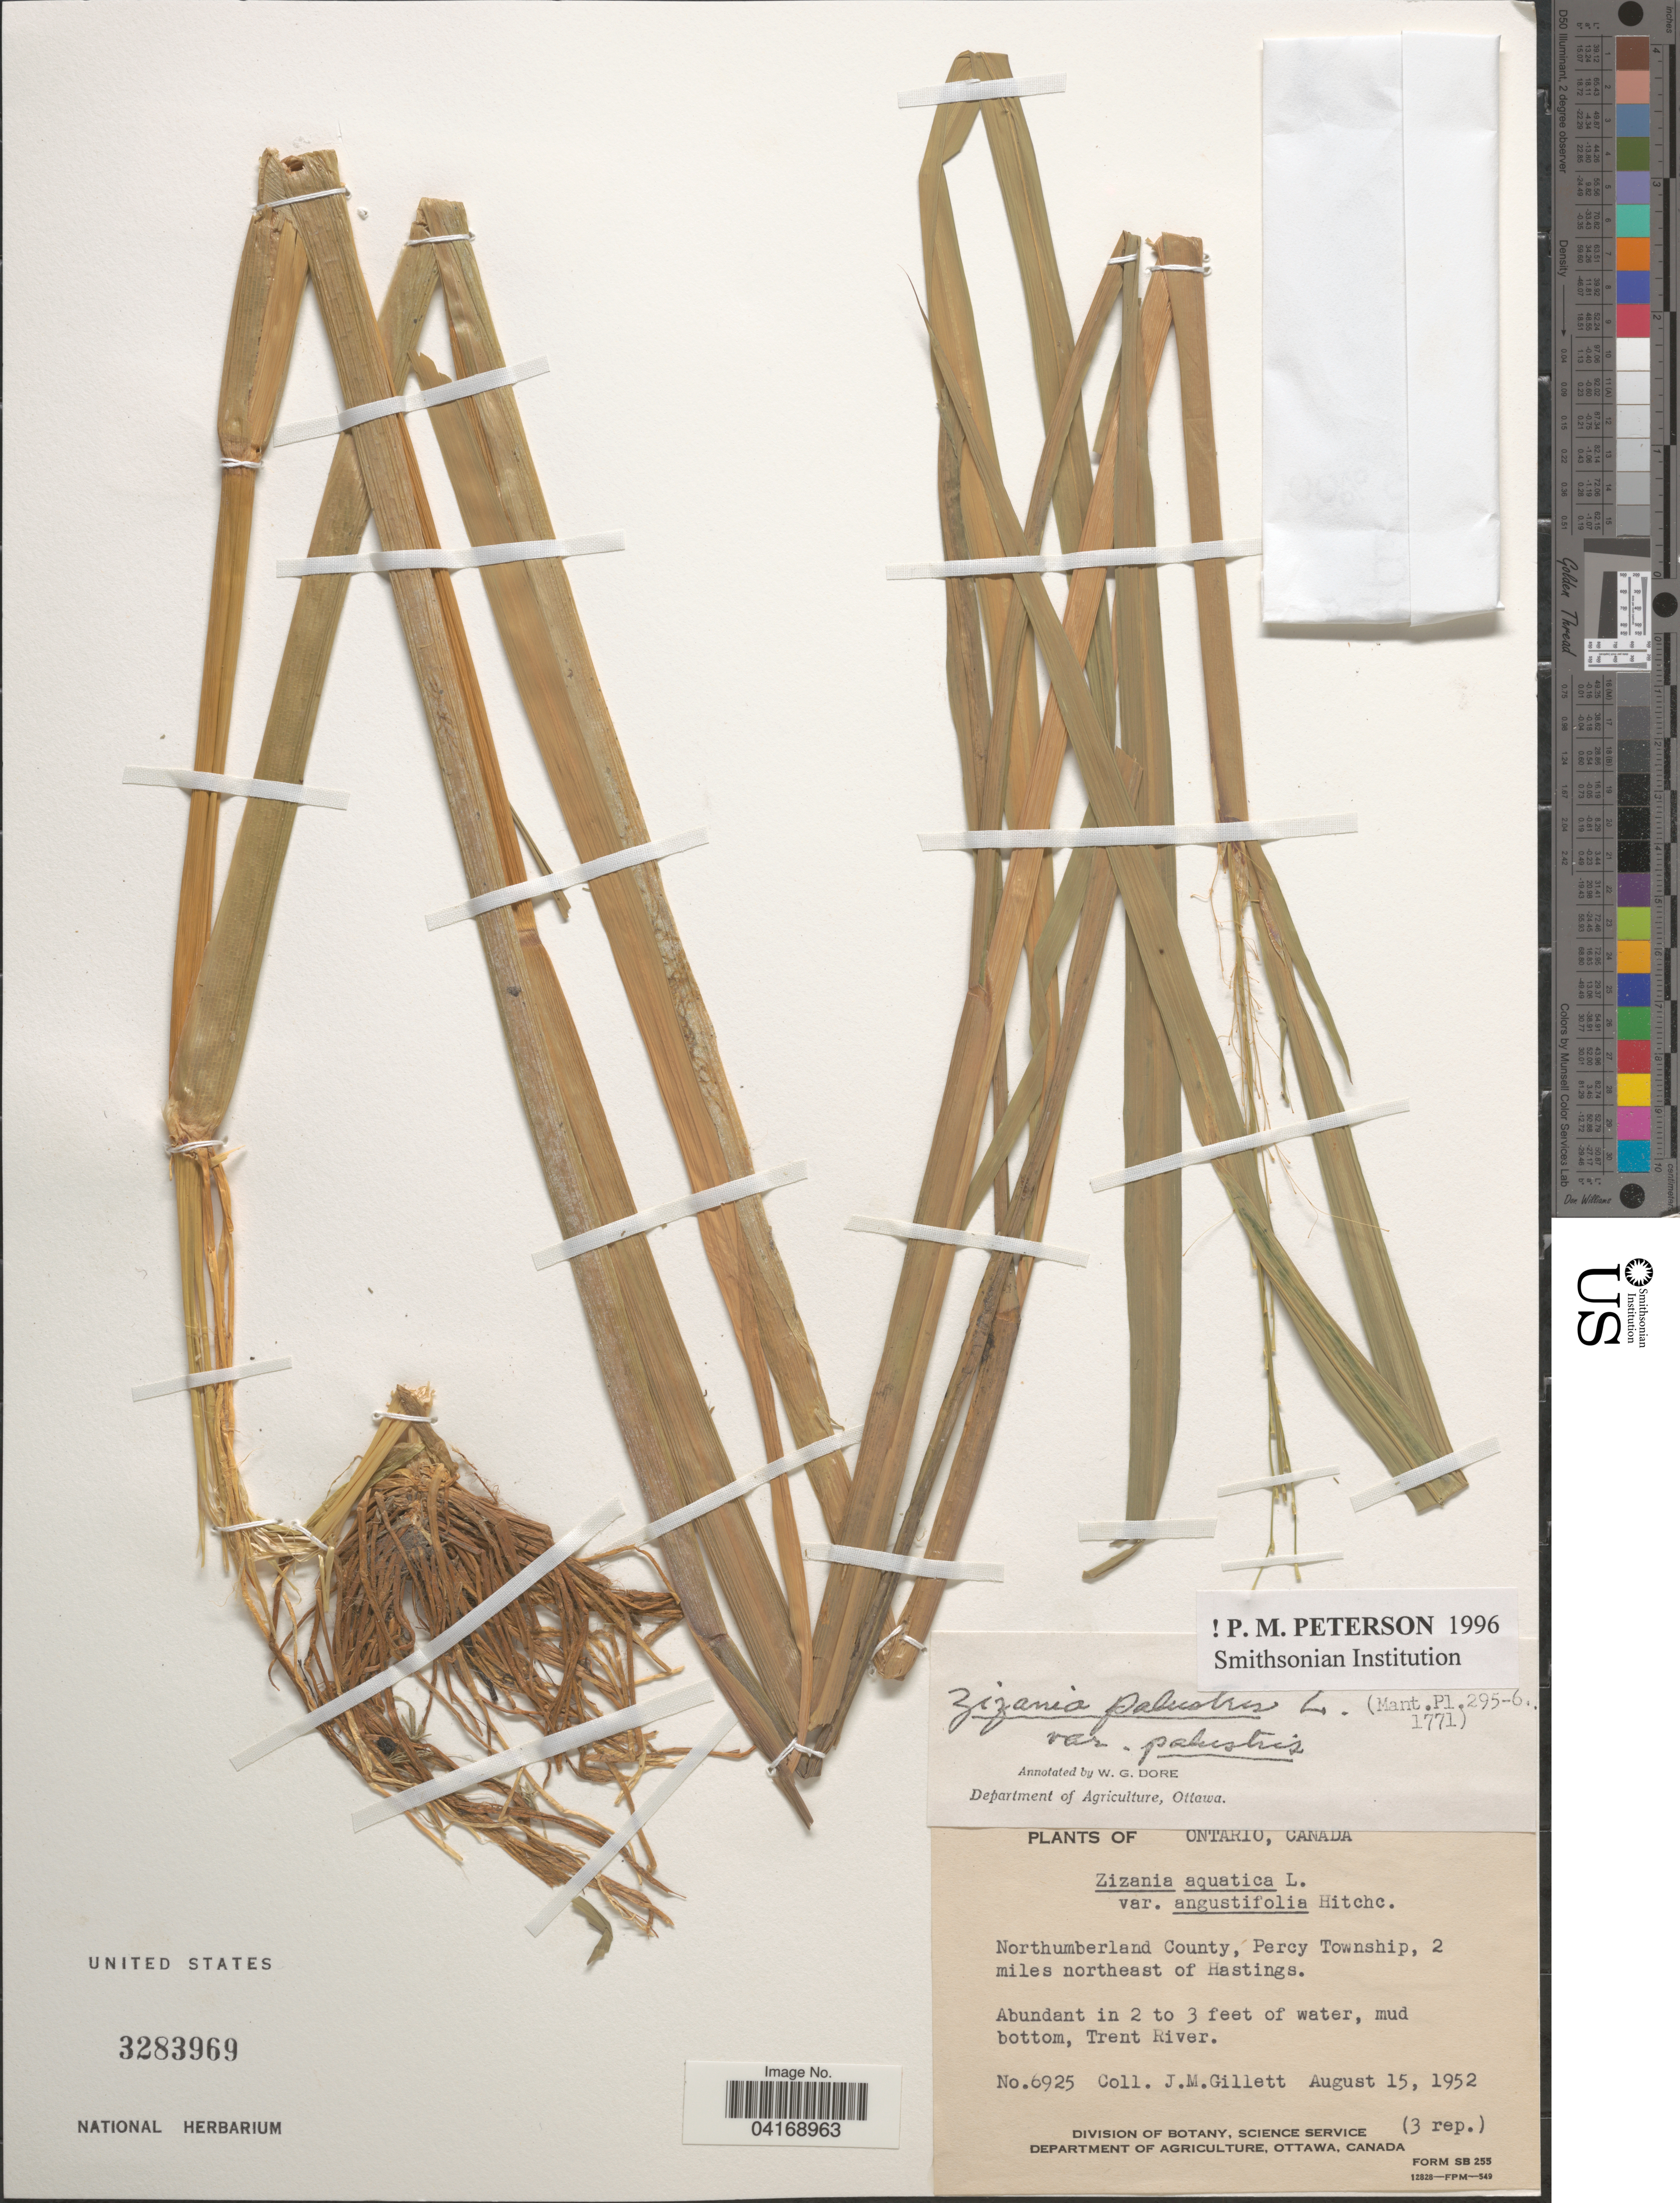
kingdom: Plantae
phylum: Tracheophyta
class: Liliopsida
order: Poales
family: Poaceae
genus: Zizania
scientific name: Zizania palustris var. palustris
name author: L.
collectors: J. M. Gillet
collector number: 6925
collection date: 1952-08-15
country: Canada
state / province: Ontario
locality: Northumberland County, Percy Township, 2 miles northeast of Hastings. Trent River.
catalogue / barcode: US 3283969